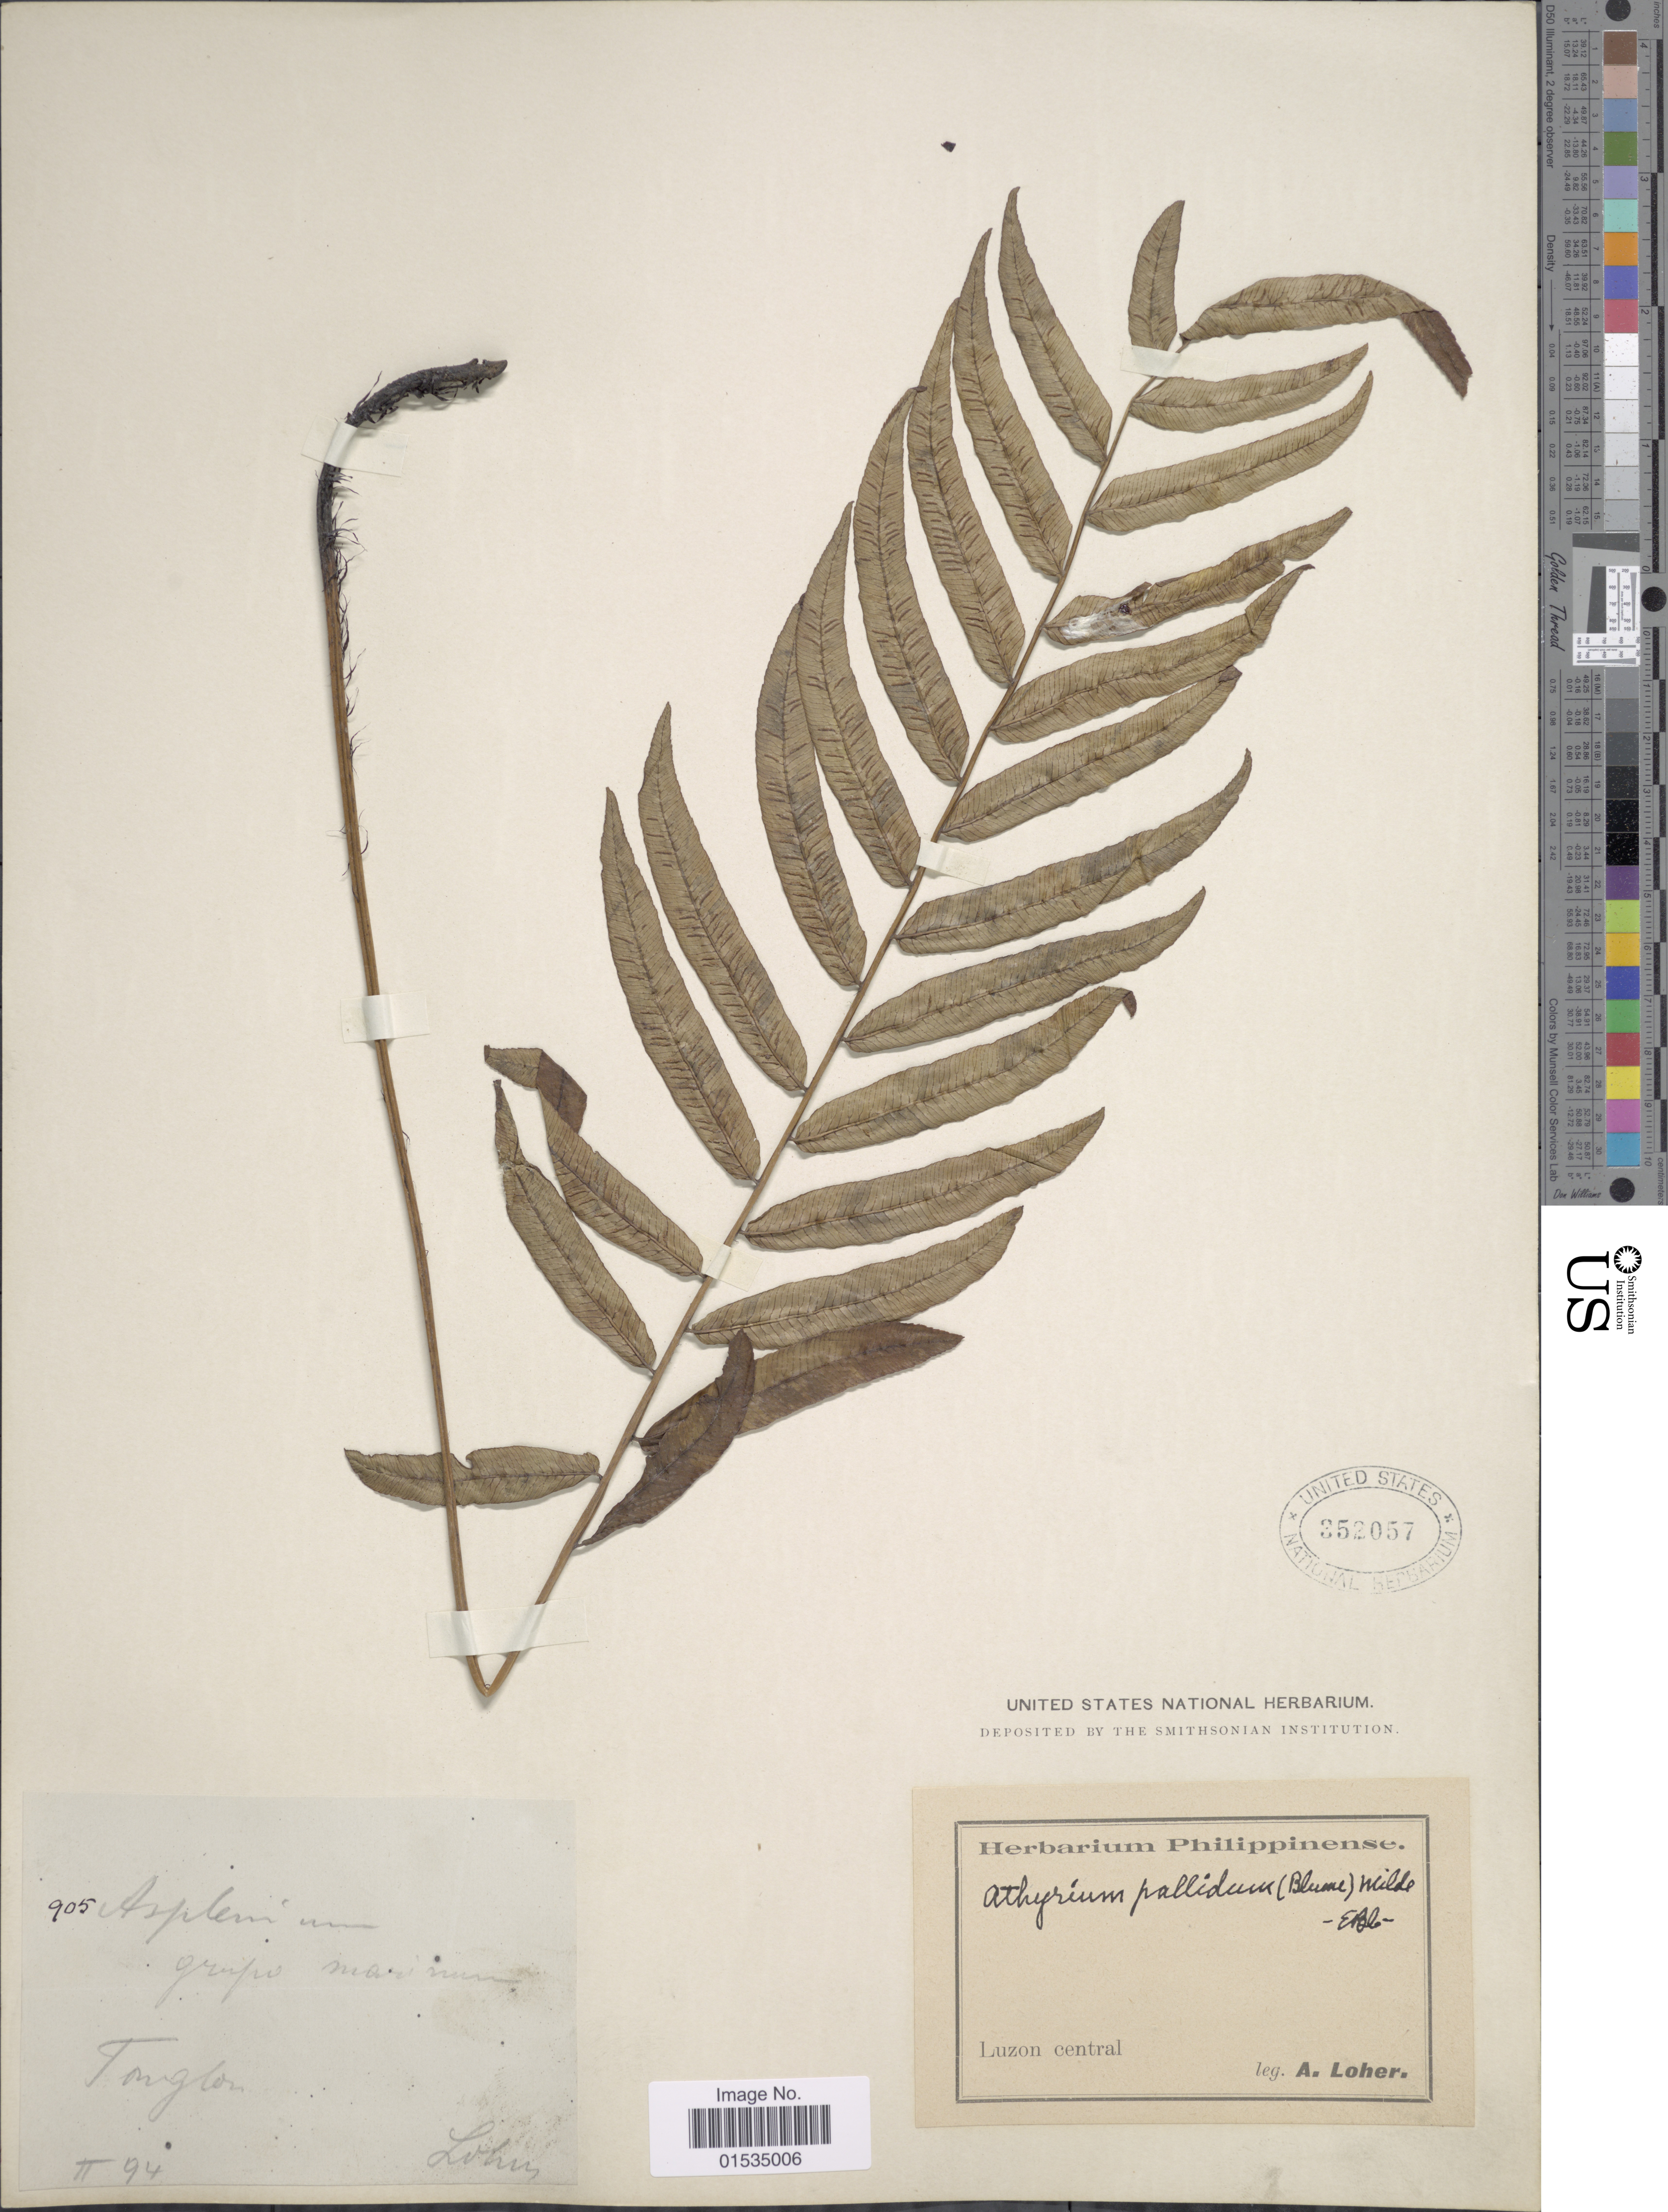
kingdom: Plantae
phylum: Tracheophyta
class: Polypodiopsida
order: Polypodiales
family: Athyriaceae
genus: Diplazium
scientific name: Diplazium pallidum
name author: (Blume) T. Moore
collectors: A. Loher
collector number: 905?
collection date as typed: Transcribed d/m/y: /2/94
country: Philippines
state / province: Central Luzon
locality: Tongolon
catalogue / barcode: US 352057